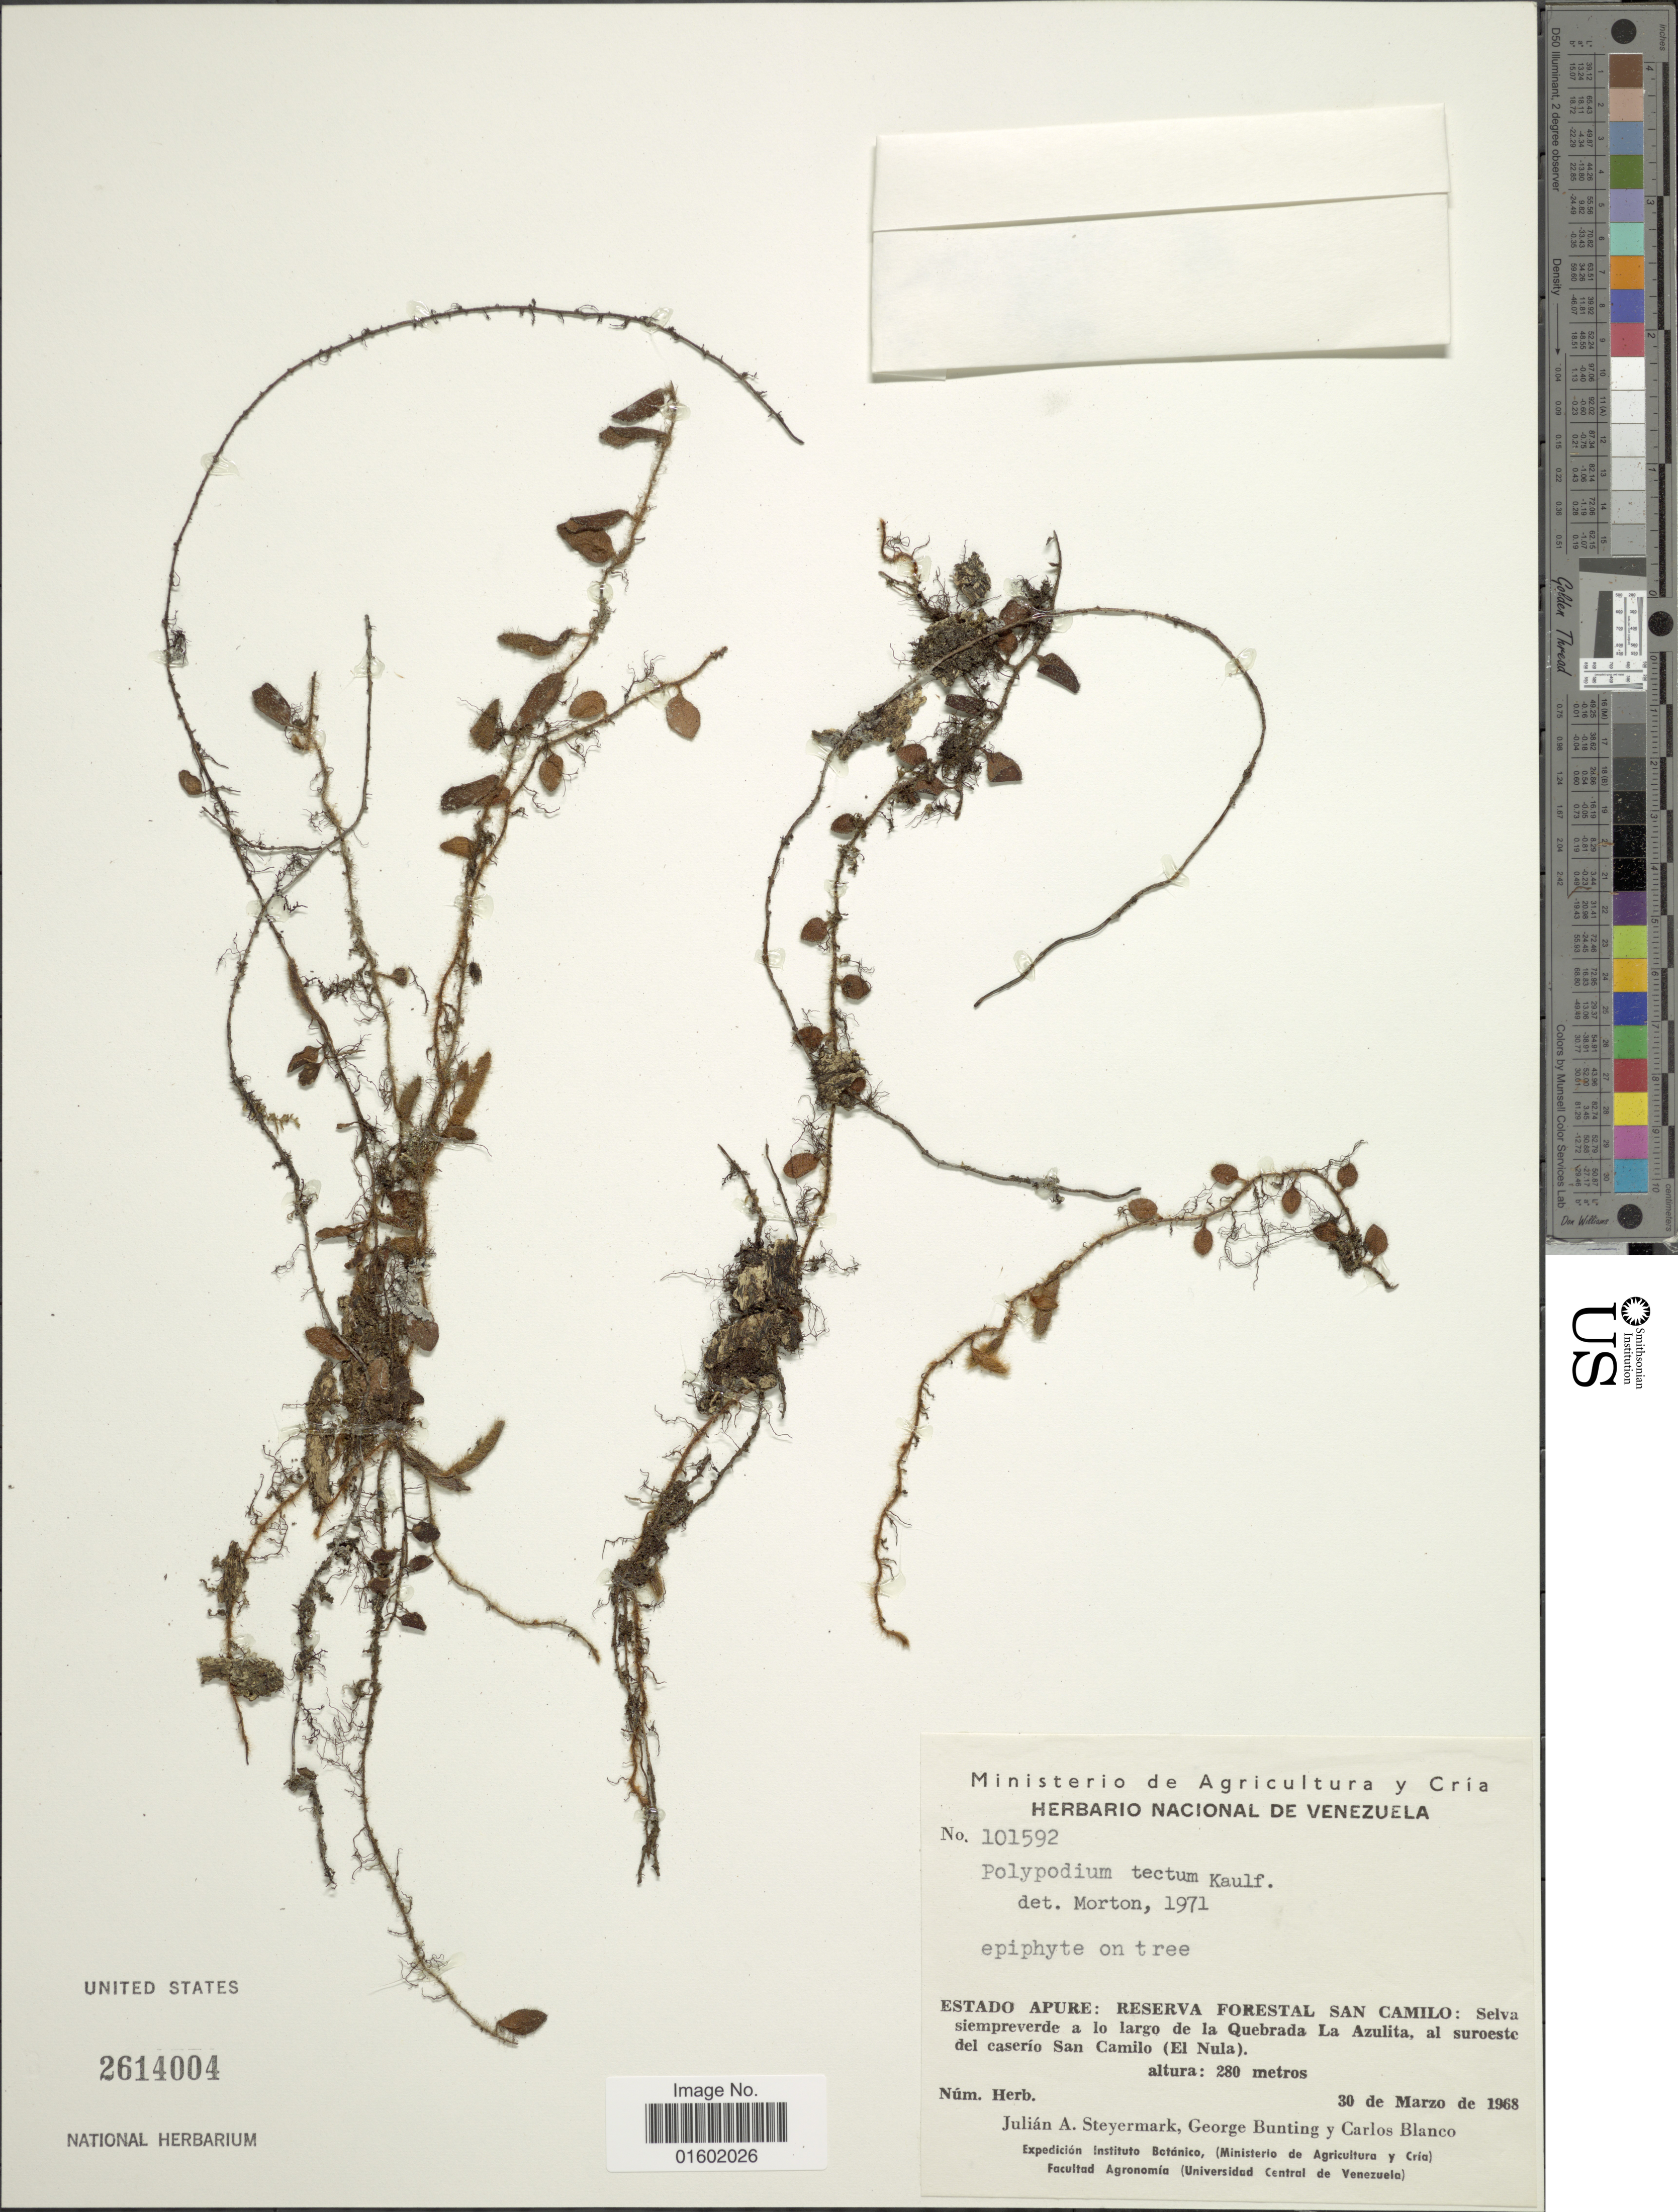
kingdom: Plantae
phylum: Tracheophyta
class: Polypodiopsida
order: Polypodiales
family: Polypodiaceae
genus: Microgramma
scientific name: Microgramma tecta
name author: (Kaulf.) Alston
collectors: J. Steyermark, G. S. Bunting & C. A. Blanco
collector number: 101592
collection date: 1968-03-30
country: Venezuela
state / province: Apure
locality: Apure: Reserva Forestal San Camilo: Selva siempreverde a lo largo de la Quebrada la Azulita, al suroeste del caserio San Camilo (El Nula)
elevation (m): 280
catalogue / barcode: US 2614004